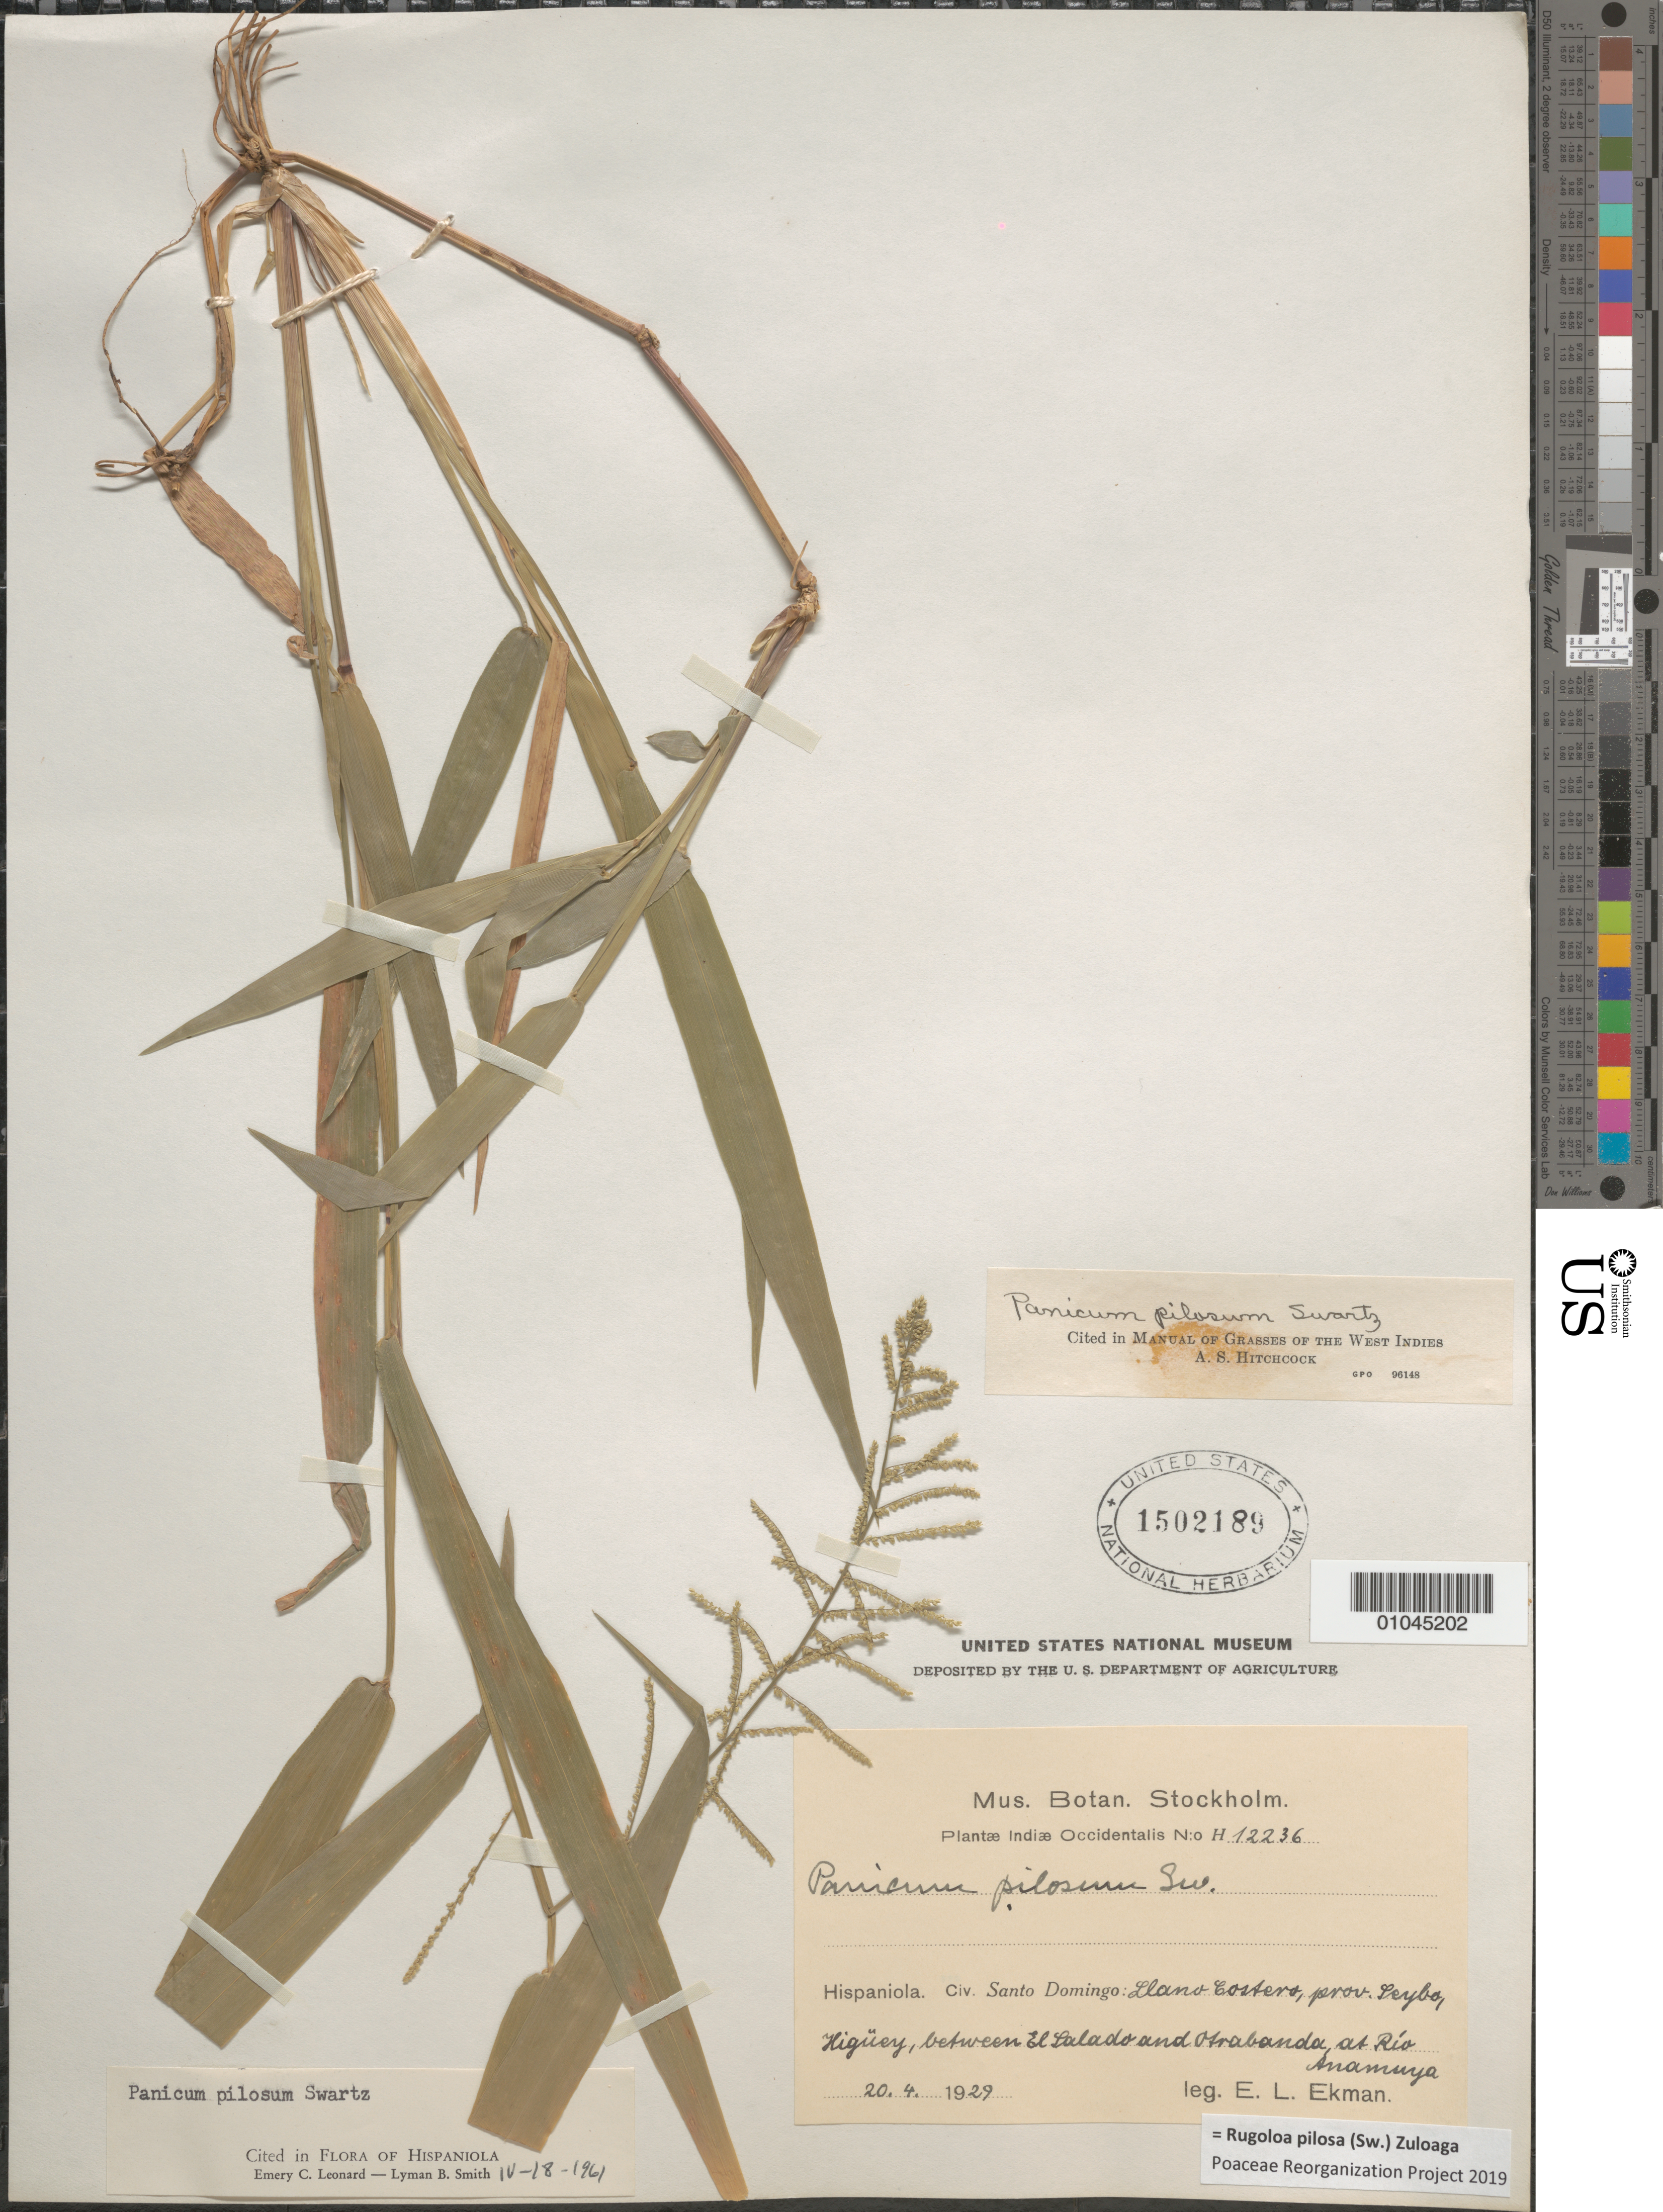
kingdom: Plantae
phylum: Tracheophyta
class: Liliopsida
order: Poales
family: Poaceae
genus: Panicum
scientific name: Panicum pilosum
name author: Sw.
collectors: E. L. Ekman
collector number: H 12236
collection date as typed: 20 Apr 1929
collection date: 1929-04-20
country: Dominican Republic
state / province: El Seibo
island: Hispaniola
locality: Llano Costero, Higuey, between El Salado and Otrabanda at Rio Anamuya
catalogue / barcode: US 1502189